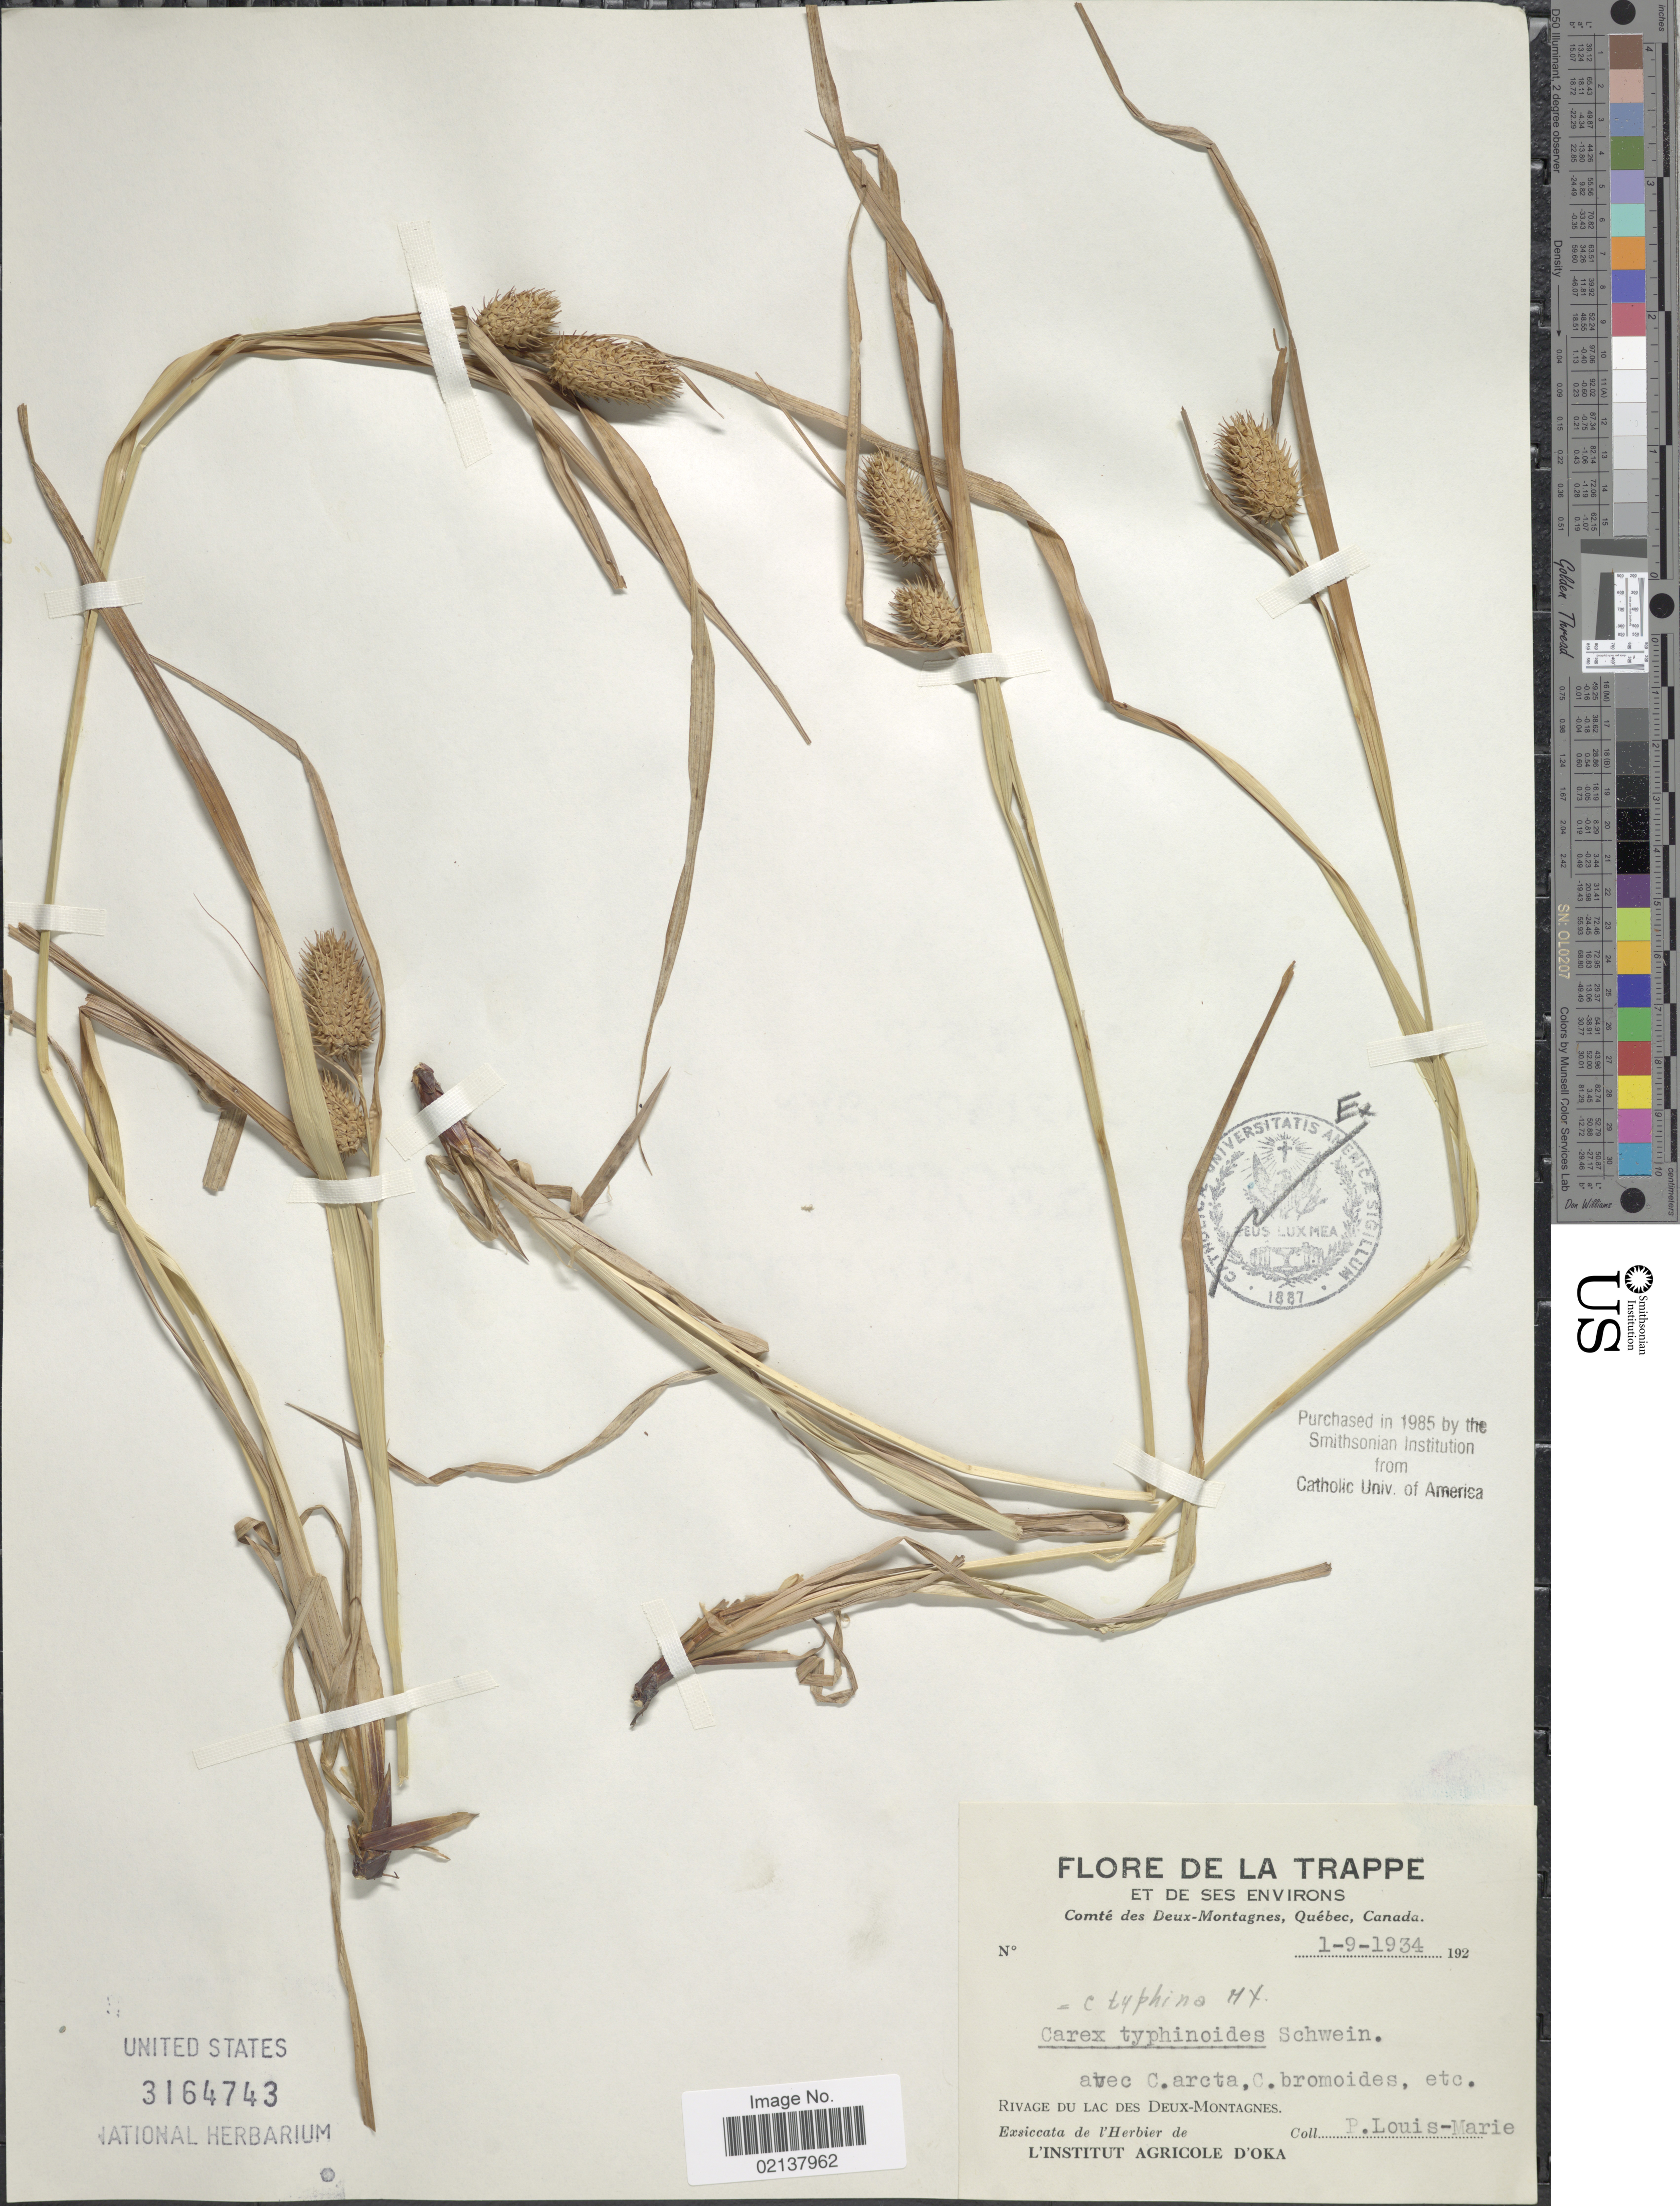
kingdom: Plantae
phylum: Tracheophyta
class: Liliopsida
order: Poales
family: Cyperaceae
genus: Carex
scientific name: Carex typhina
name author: Michx.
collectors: L.-M. LaLonde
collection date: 1934-09-01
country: Canada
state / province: Quebec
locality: Trappe Et des des environs, Comte des Deux-Montagnes, Quebec, Canada. Rivage du Luc Des Deux-Montagnes.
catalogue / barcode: US 3164743